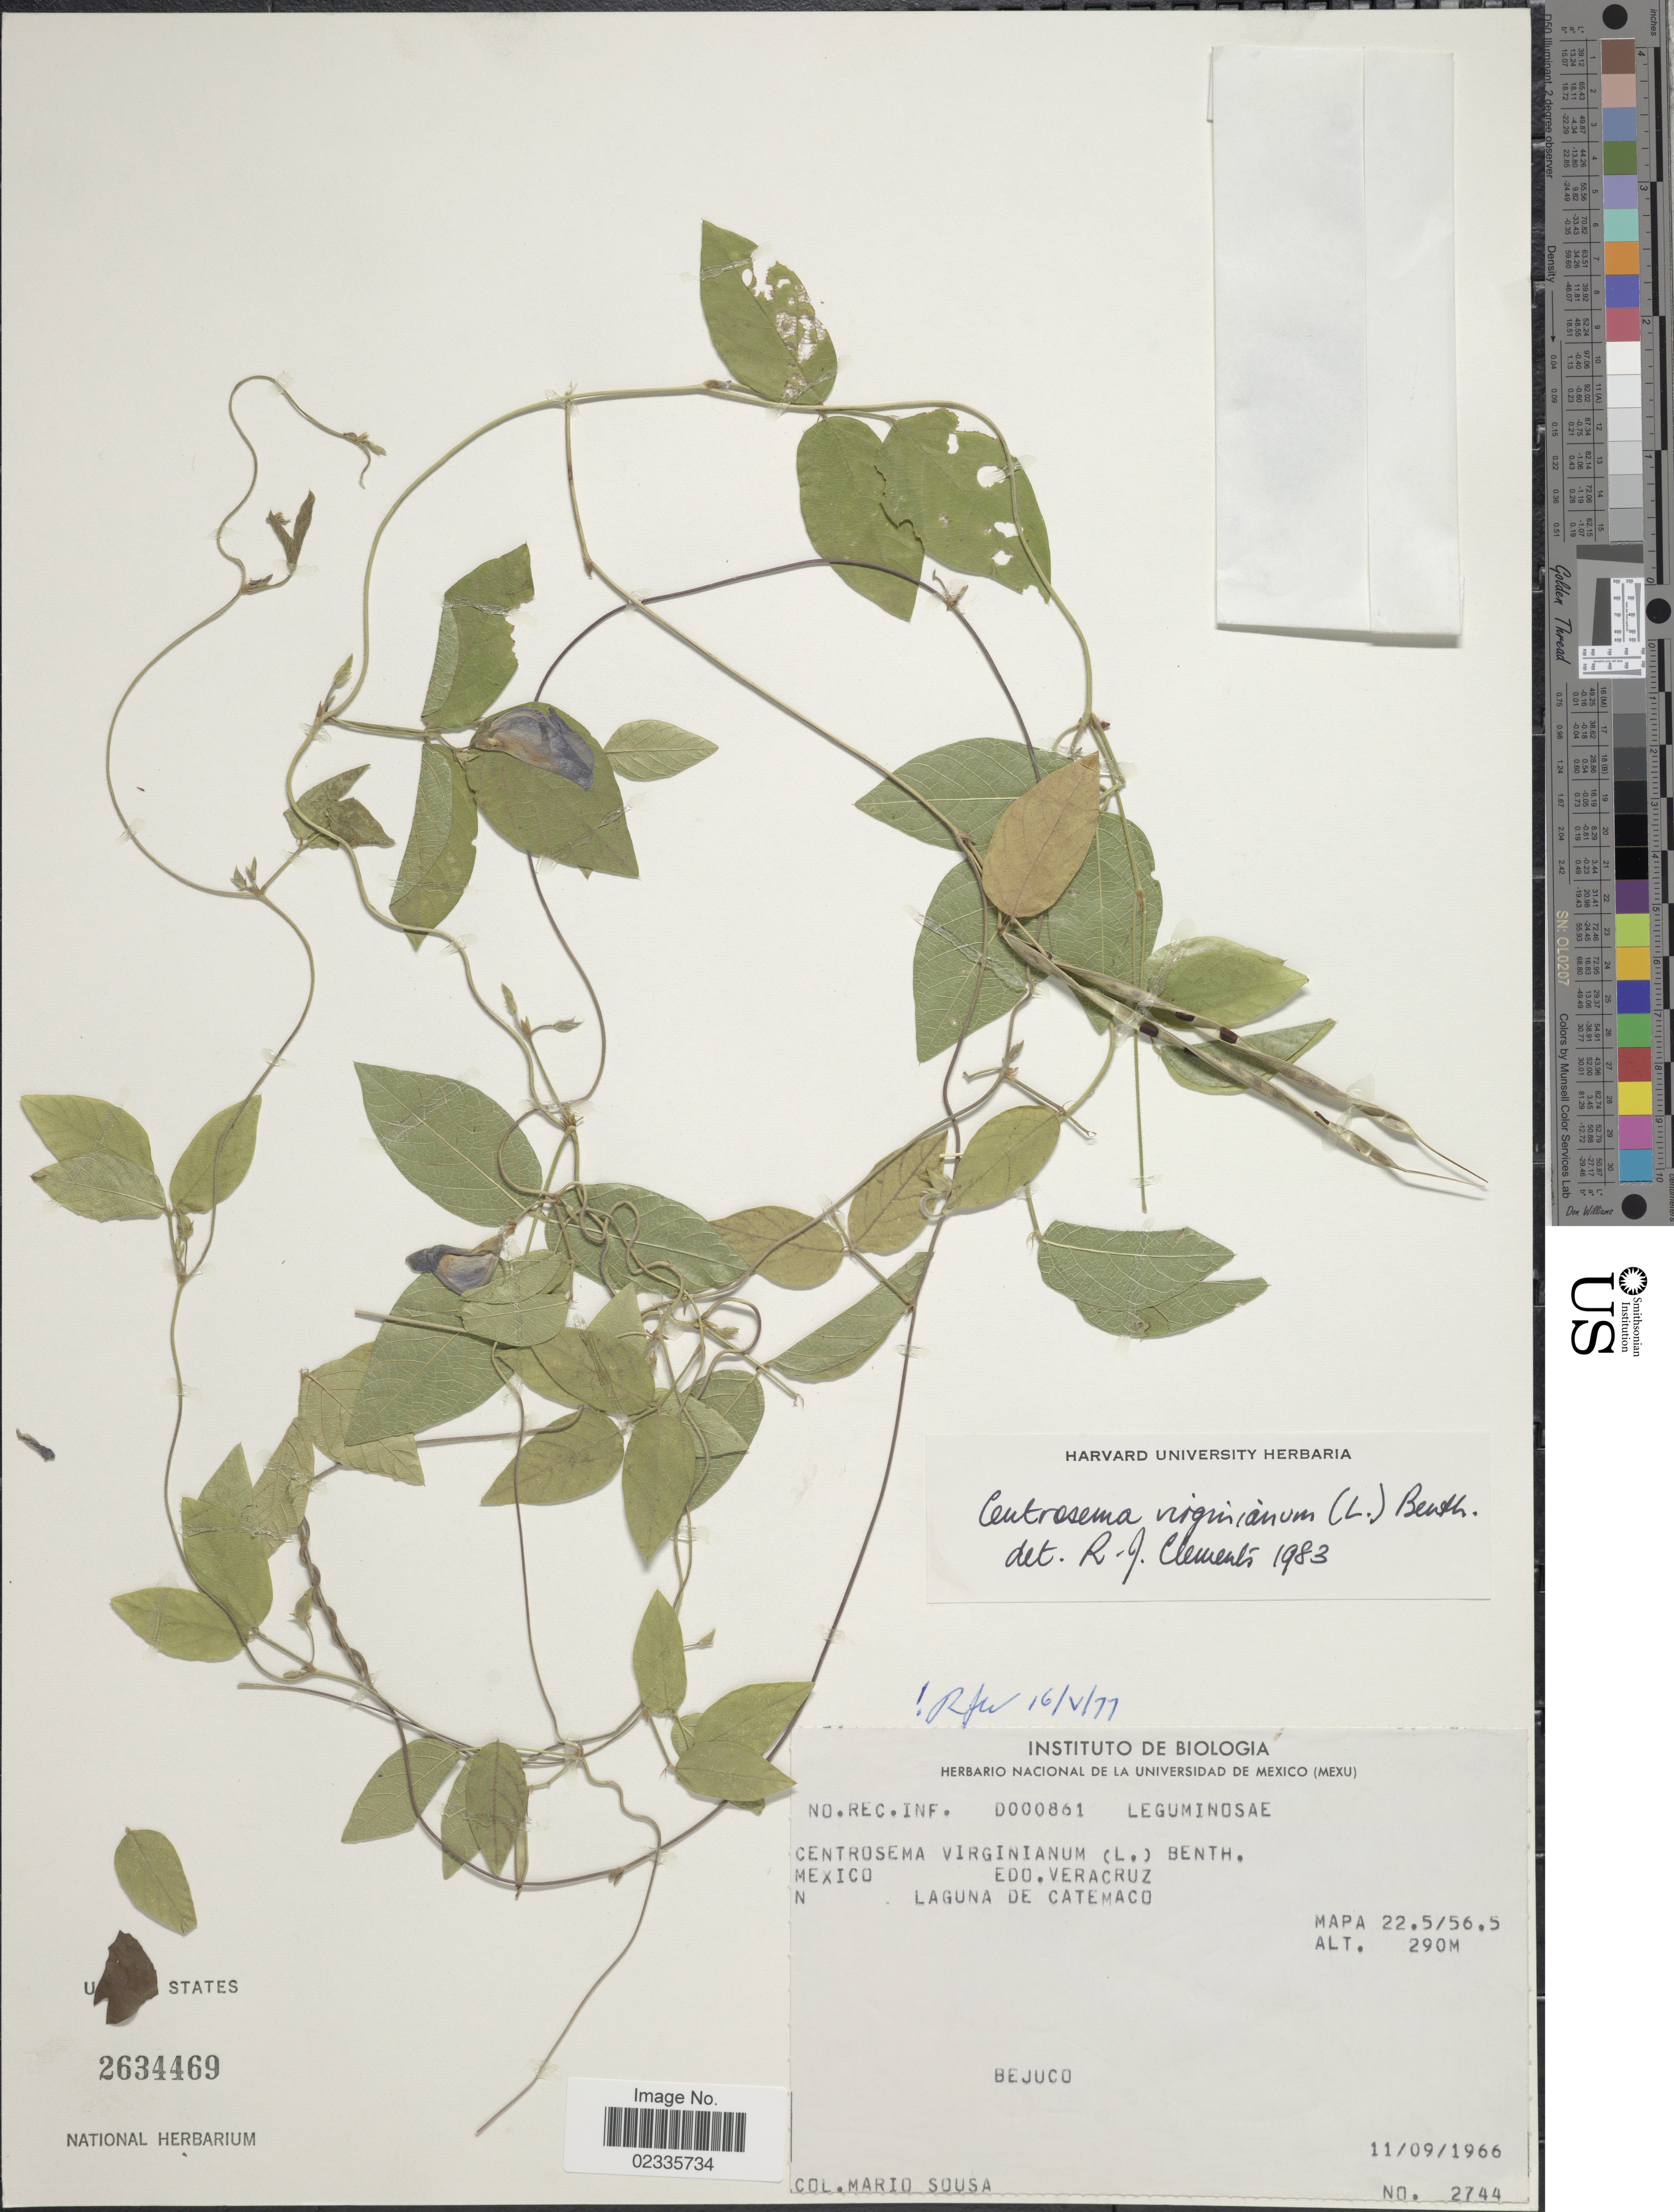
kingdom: Plantae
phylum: Tracheophyta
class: Magnoliopsida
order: Fabales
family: Fabaceae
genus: Centrosema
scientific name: Centrosema virginianum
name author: (L.) Benth.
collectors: M. Sousa S.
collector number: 2744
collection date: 1966-09-11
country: Mexico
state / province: Veracruz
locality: Mexico. Edo. Veracruz. N Laguna de Catemaco. Bejuco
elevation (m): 290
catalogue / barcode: US 2634469